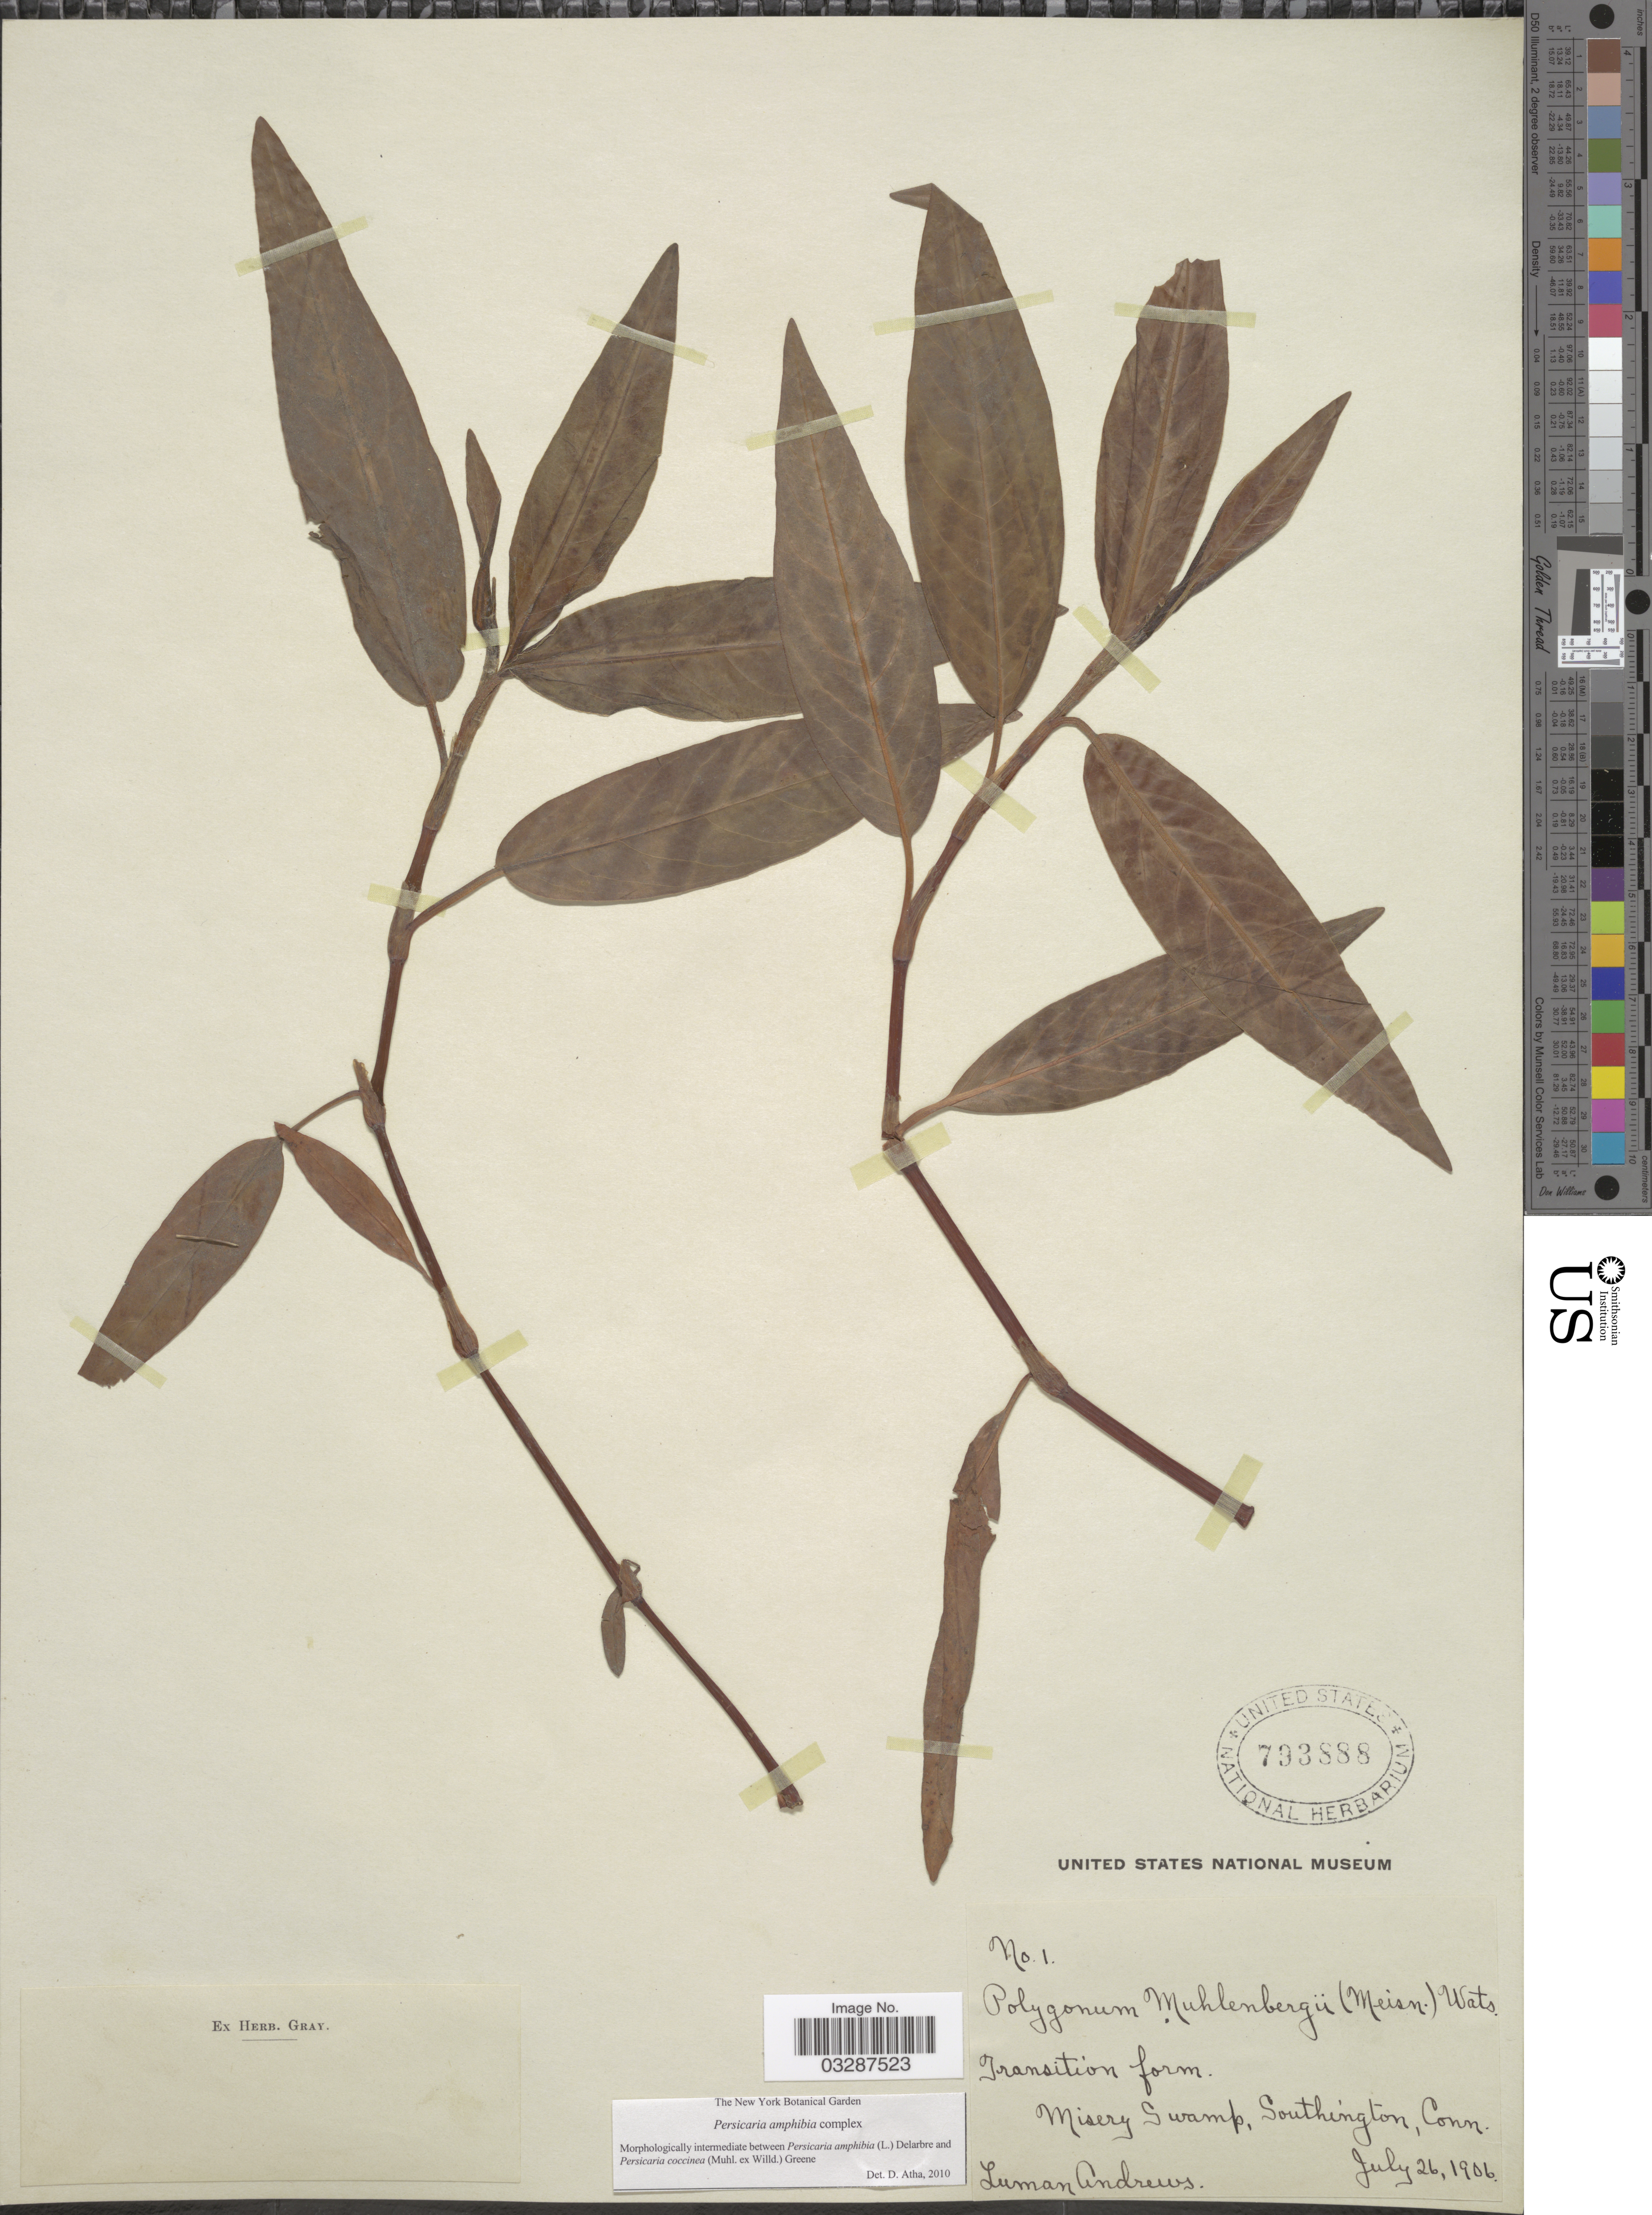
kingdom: Plantae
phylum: Tracheophyta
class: Magnoliopsida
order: Caryophyllales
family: Polygonaceae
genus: Persicaria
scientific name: Persicaria amphibia complex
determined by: Atha, D. E.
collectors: L. Andrews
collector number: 1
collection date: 1906-07-26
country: United States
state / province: Connecticut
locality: Misery Swamp, Southington.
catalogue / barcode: US 793888